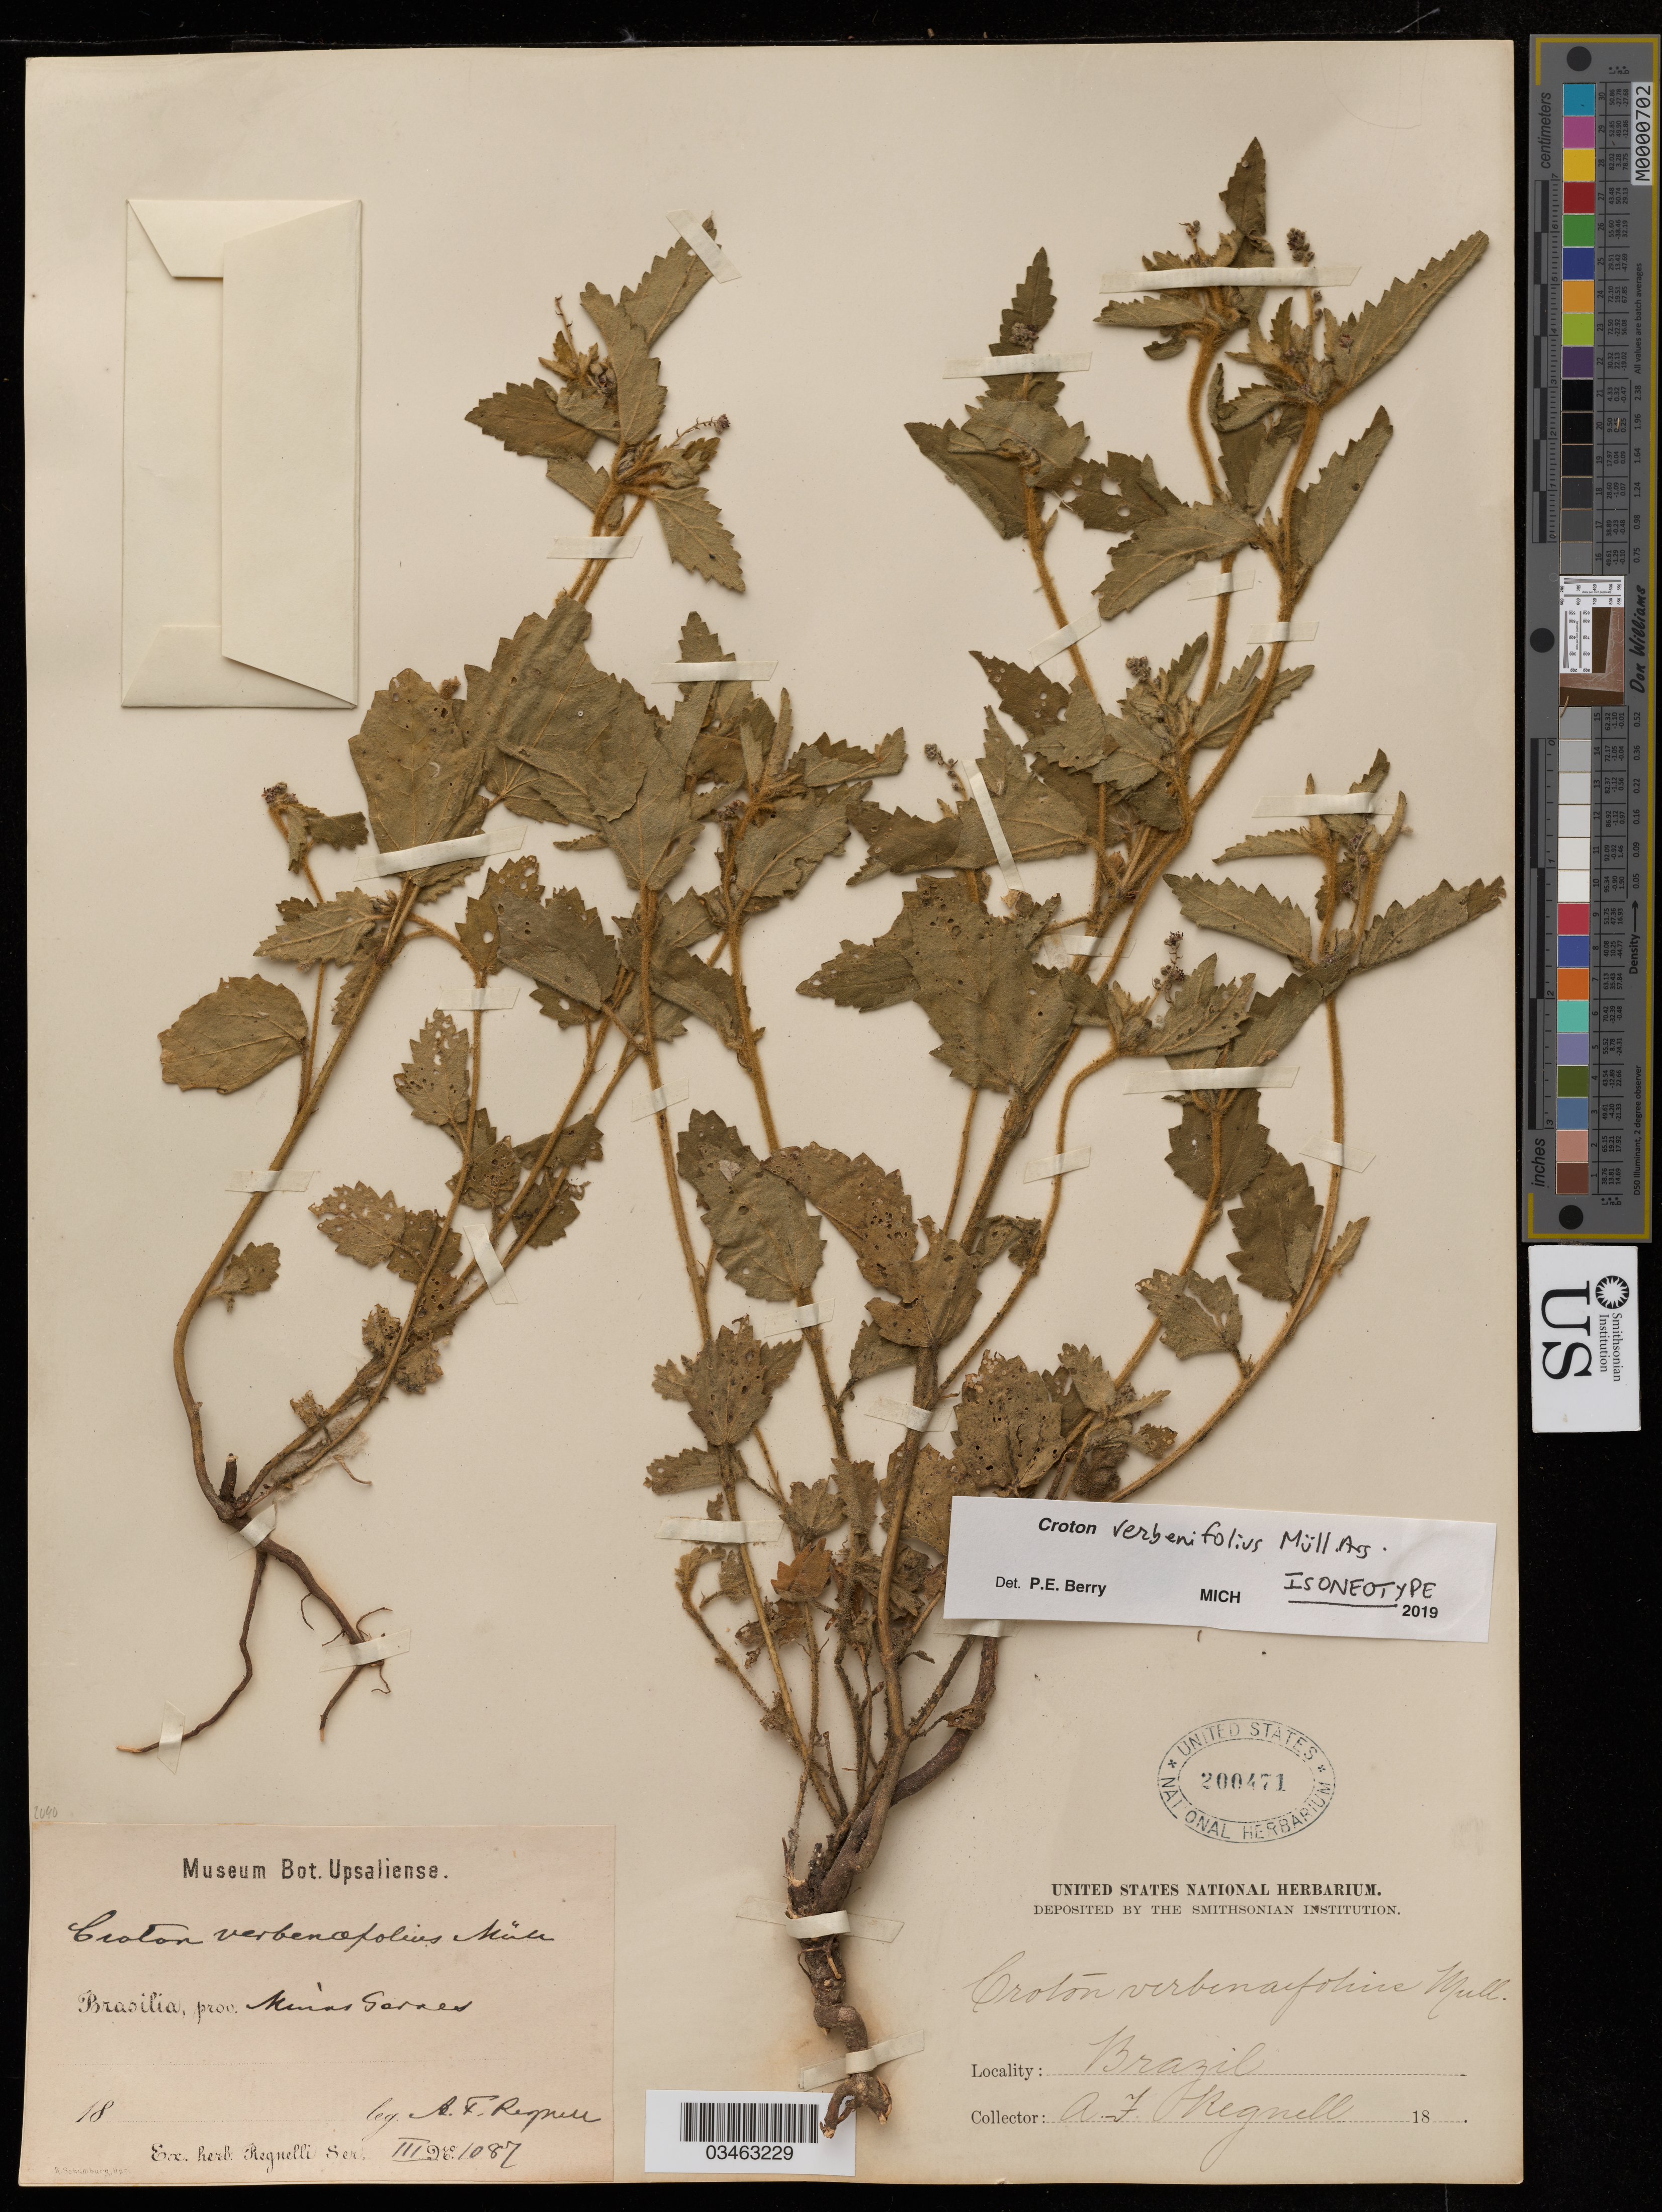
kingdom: Plantae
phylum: Tracheophyta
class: Magnoliopsida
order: Malpighiales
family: Euphorbiaceae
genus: Croton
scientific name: Croton verbenifolius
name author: Müll. Arg.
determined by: Berry, P. E.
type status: Isoneotype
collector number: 1087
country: Brazil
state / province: Minas Gerais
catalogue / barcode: US 200471